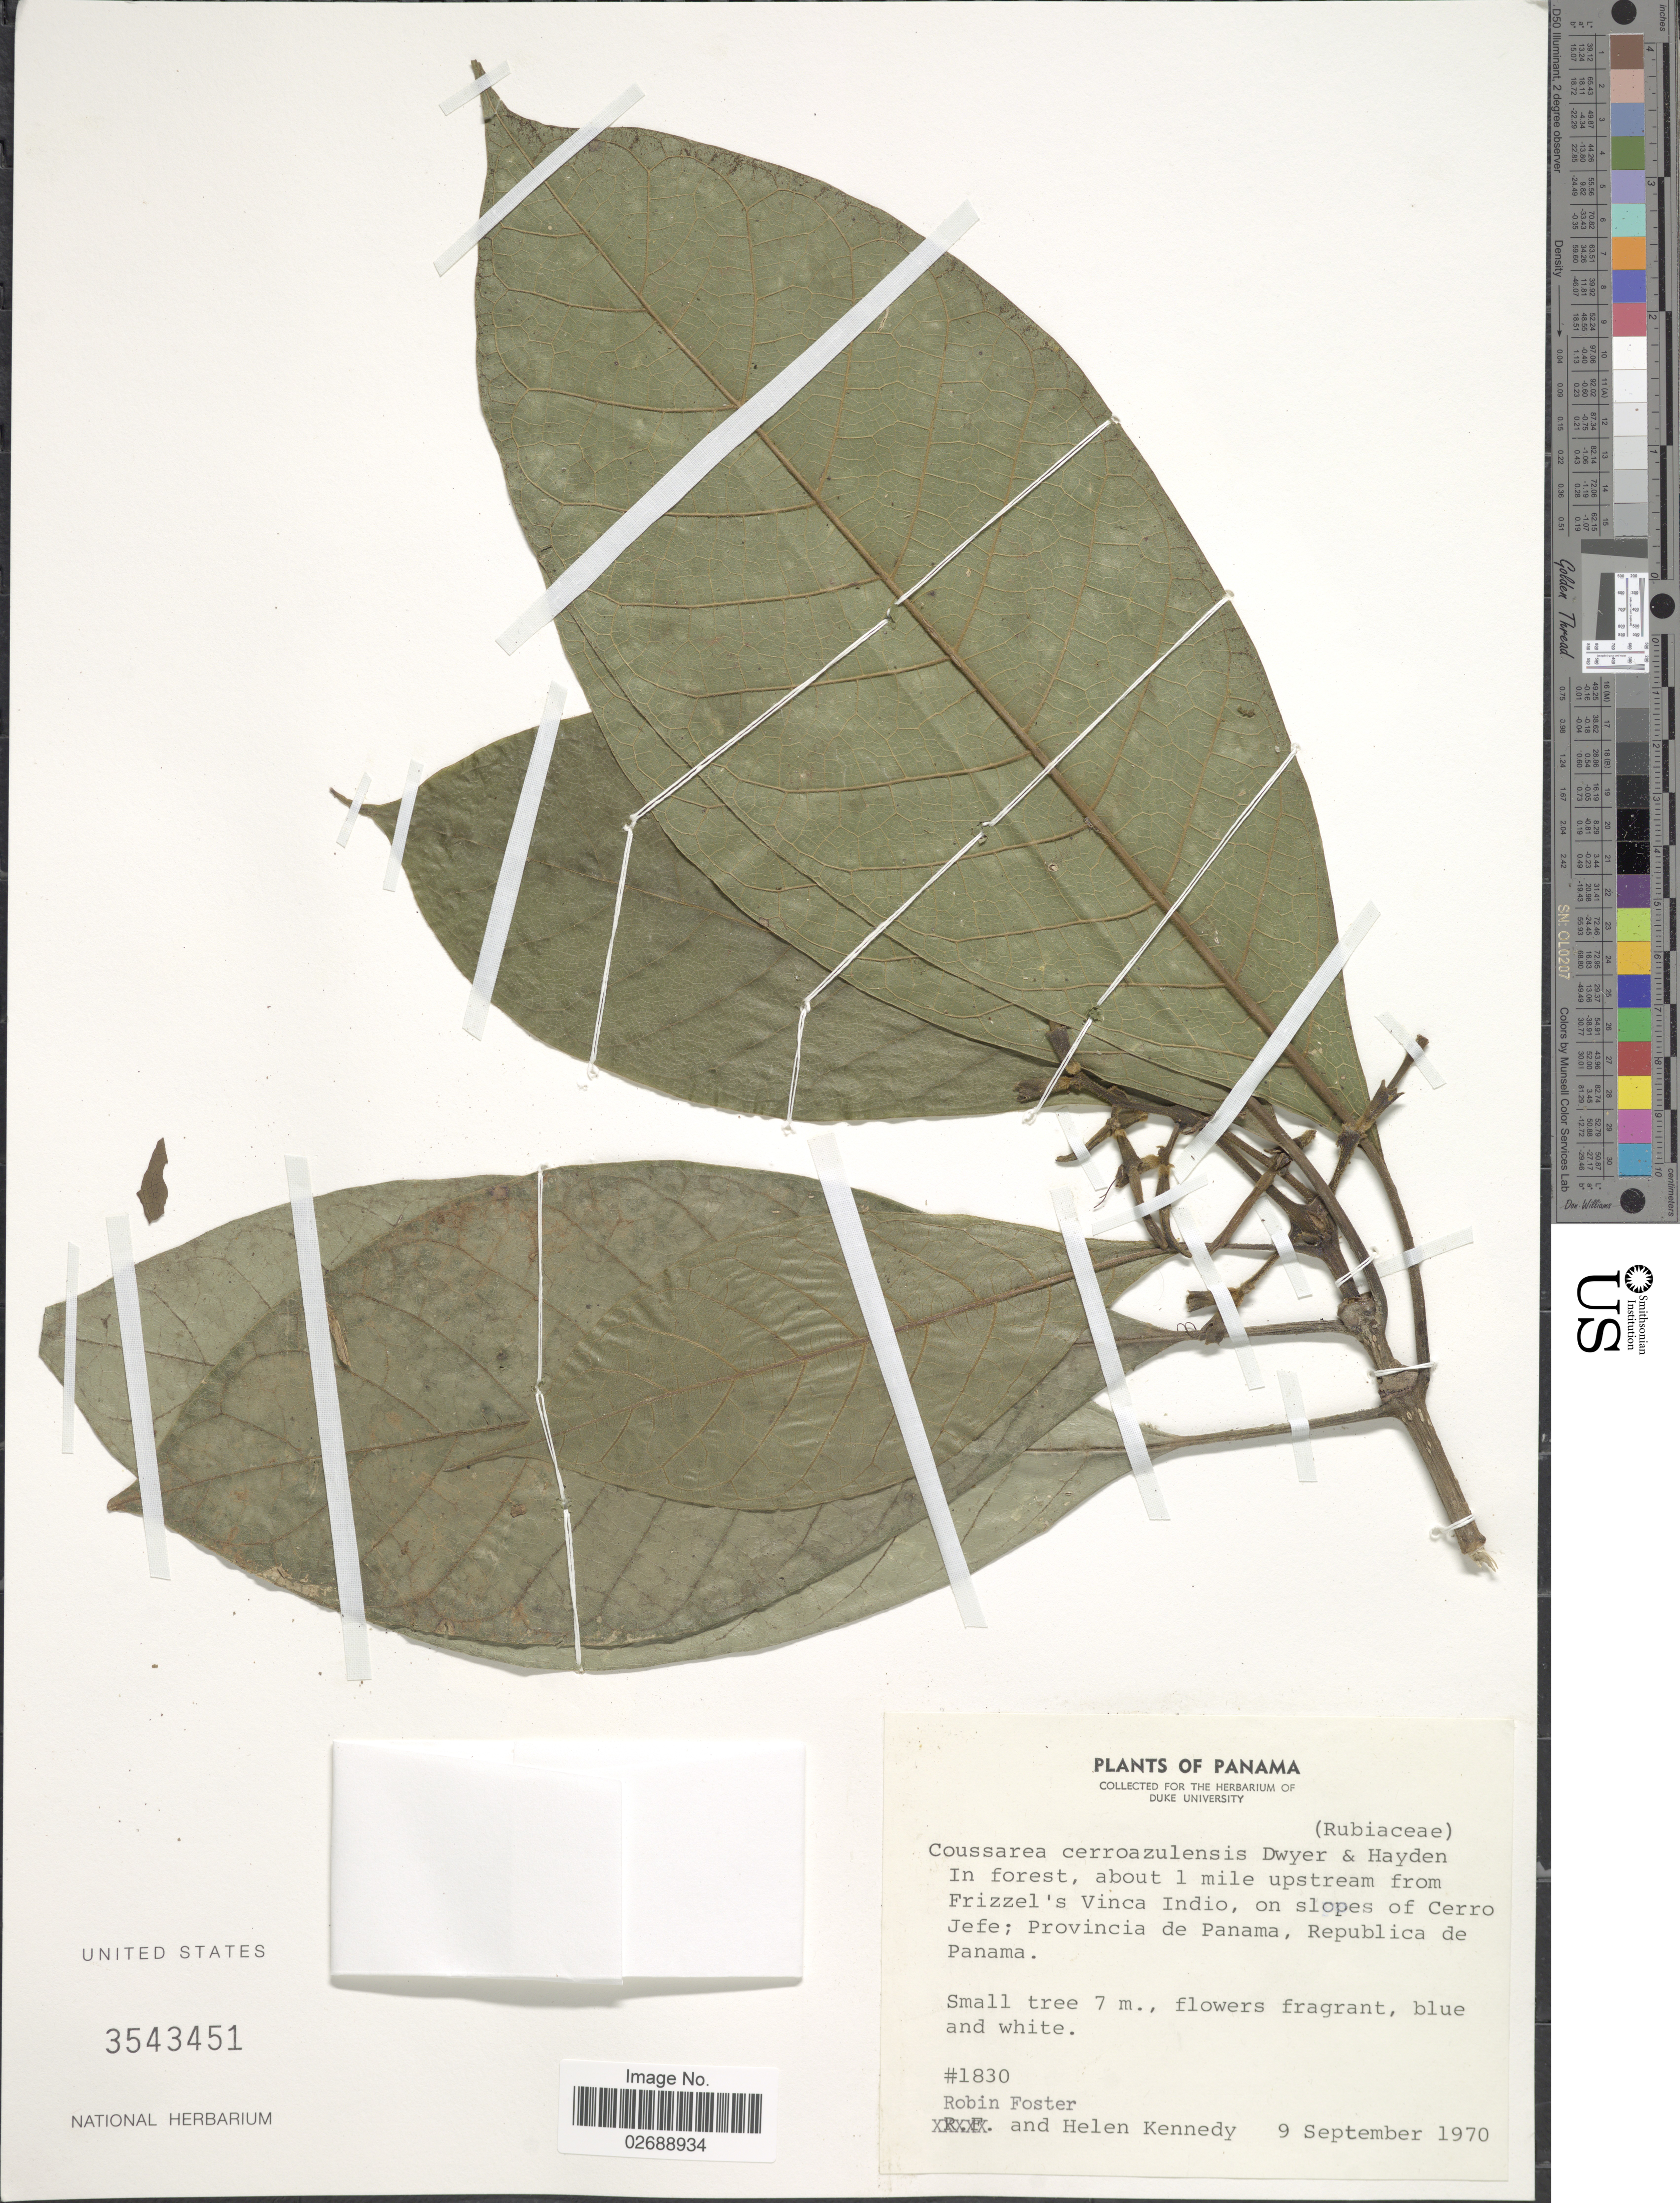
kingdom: Plantae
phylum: Tracheophyta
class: Magnoliopsida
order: Gentianales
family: Rubiaceae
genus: Coussarea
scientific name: Coussarea cerroazulensis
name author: Dwyer & M.V. Hayden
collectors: R. B. Foster & H. Kennedy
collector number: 1830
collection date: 1970-09-09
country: Panama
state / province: Panamá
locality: About 1 mile upstream from Frizzel's Vinca Indio, on slopes of Cerro Jefe. Republica de Panama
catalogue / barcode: US 3543451